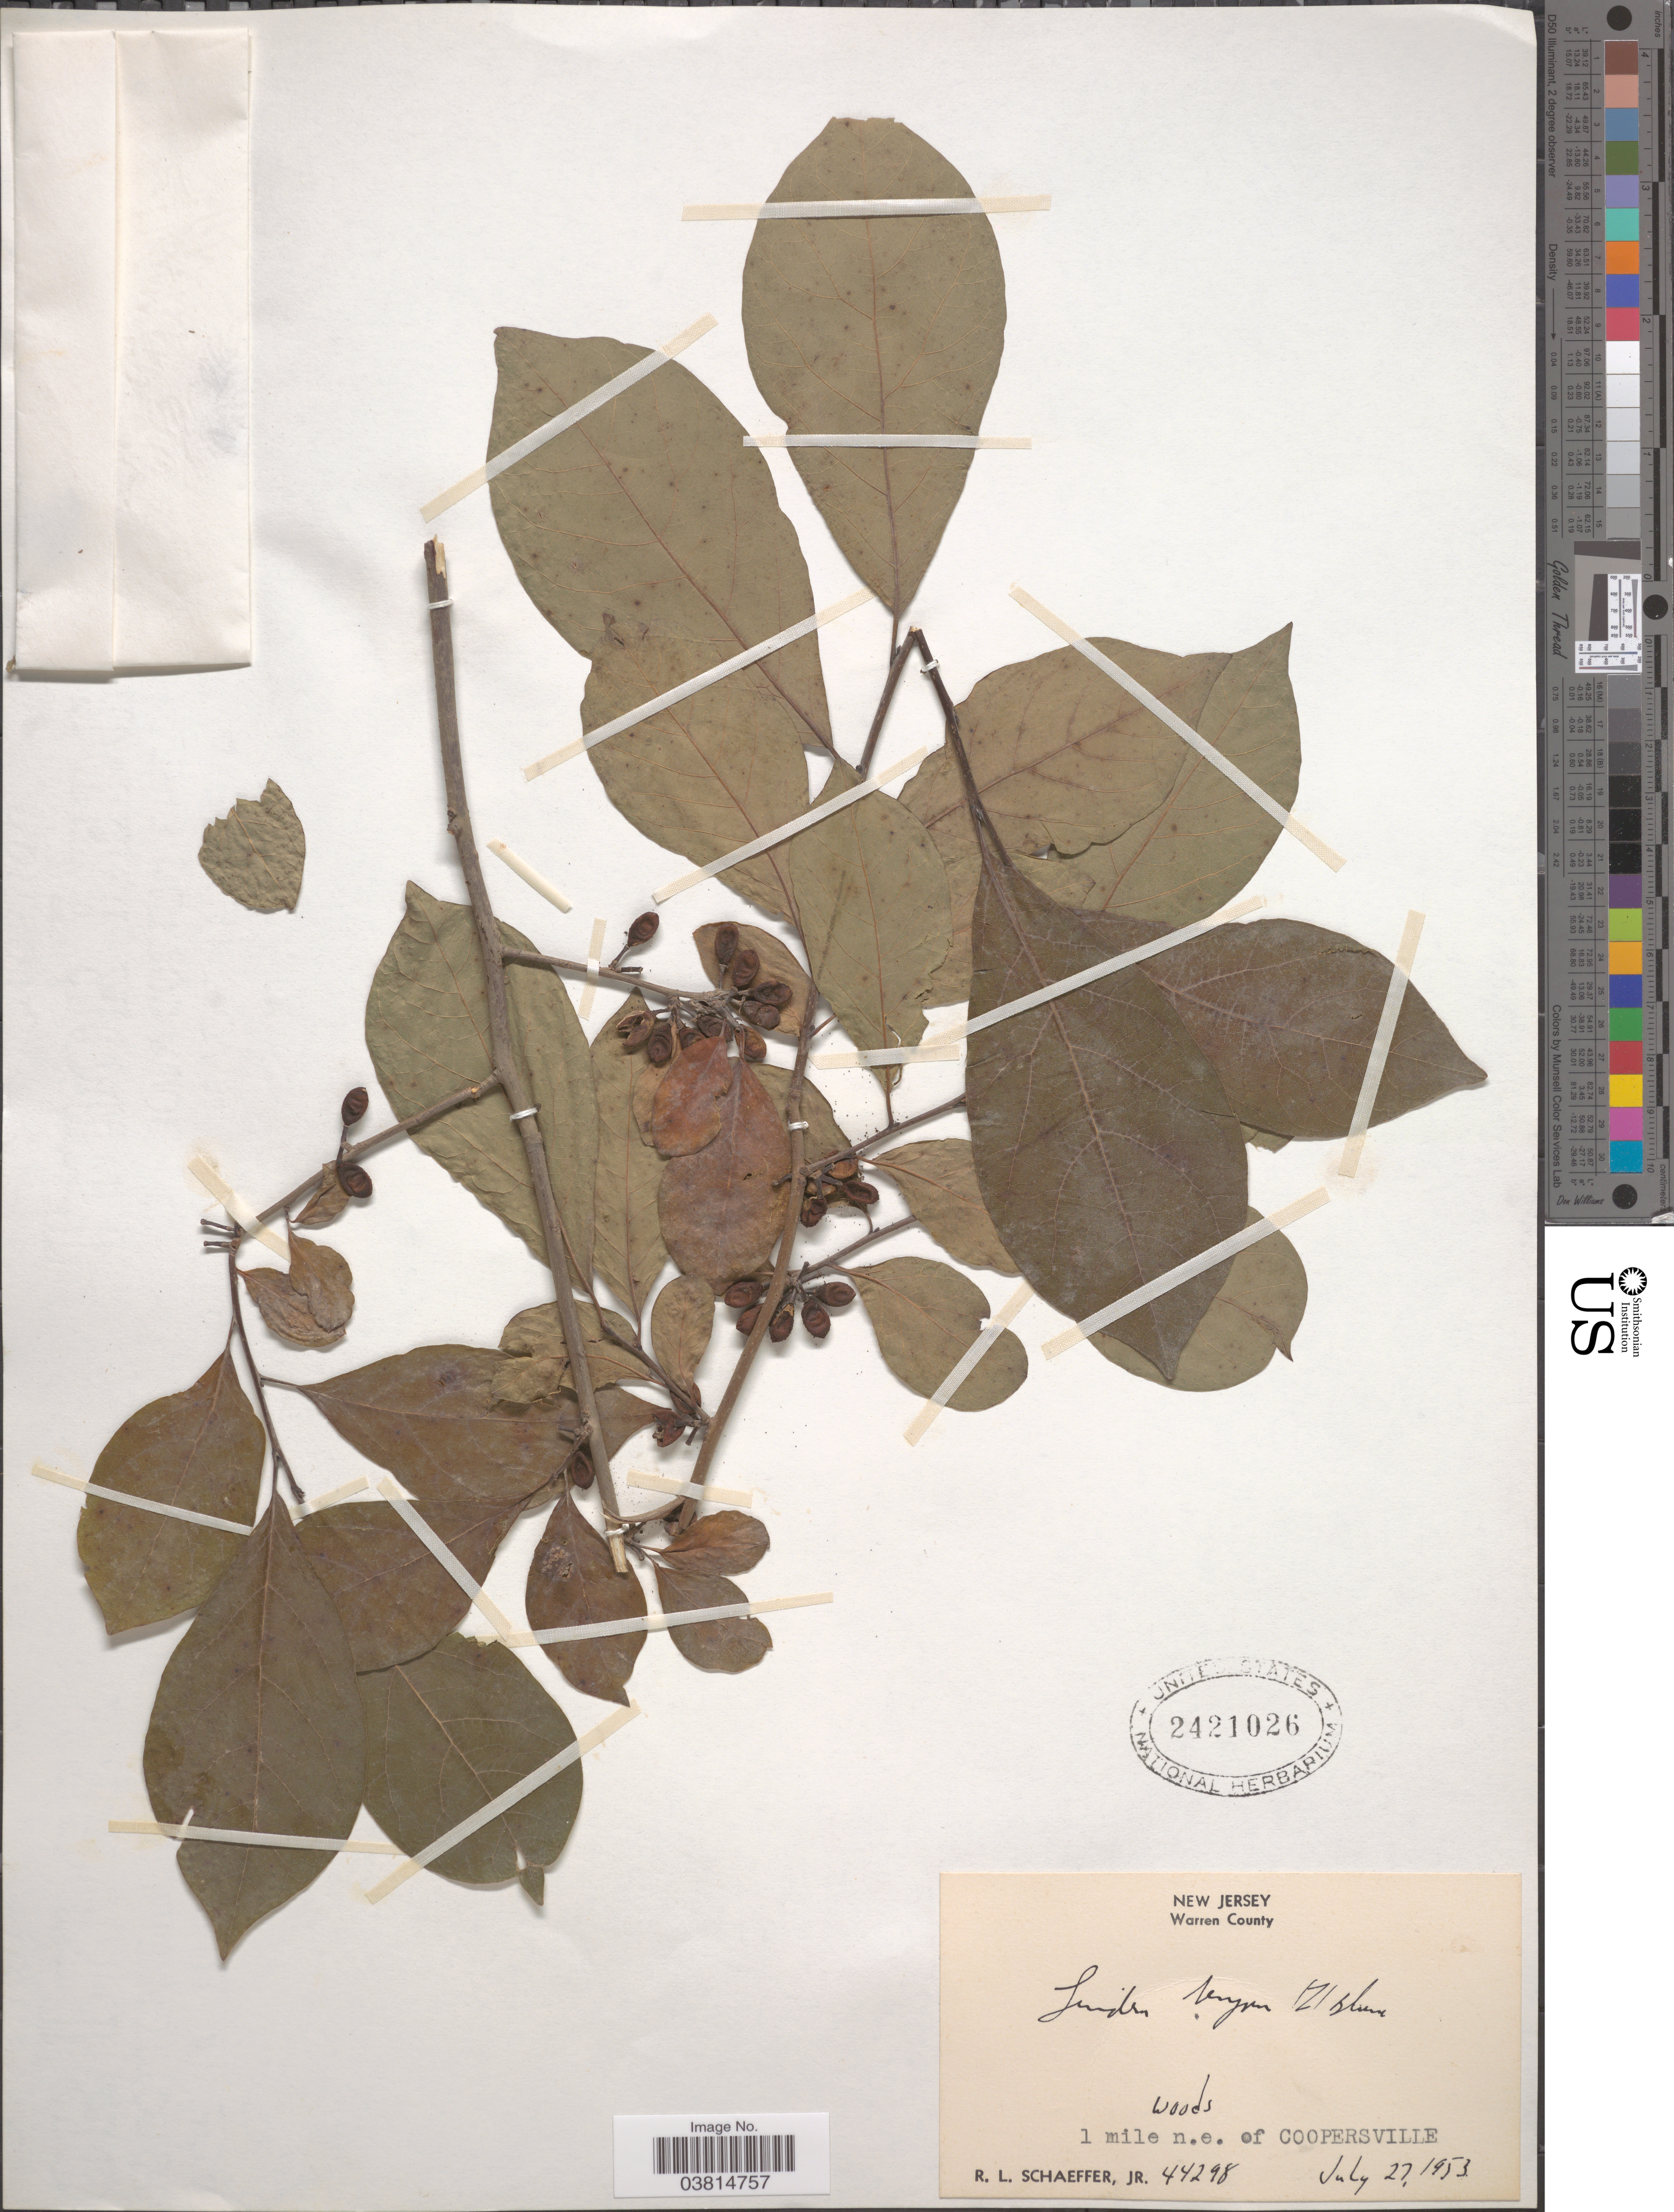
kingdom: Plantae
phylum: Tracheophyta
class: Magnoliopsida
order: Laurales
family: Lauraceae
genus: Lindera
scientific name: Lindera benzoin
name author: (L.) Blume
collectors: R. L. Schaeffer Jr.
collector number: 44298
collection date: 1953-07-27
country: United States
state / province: New Jersey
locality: Warren County. 1 mile n.e. of Coopersville.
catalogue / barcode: US 2421026